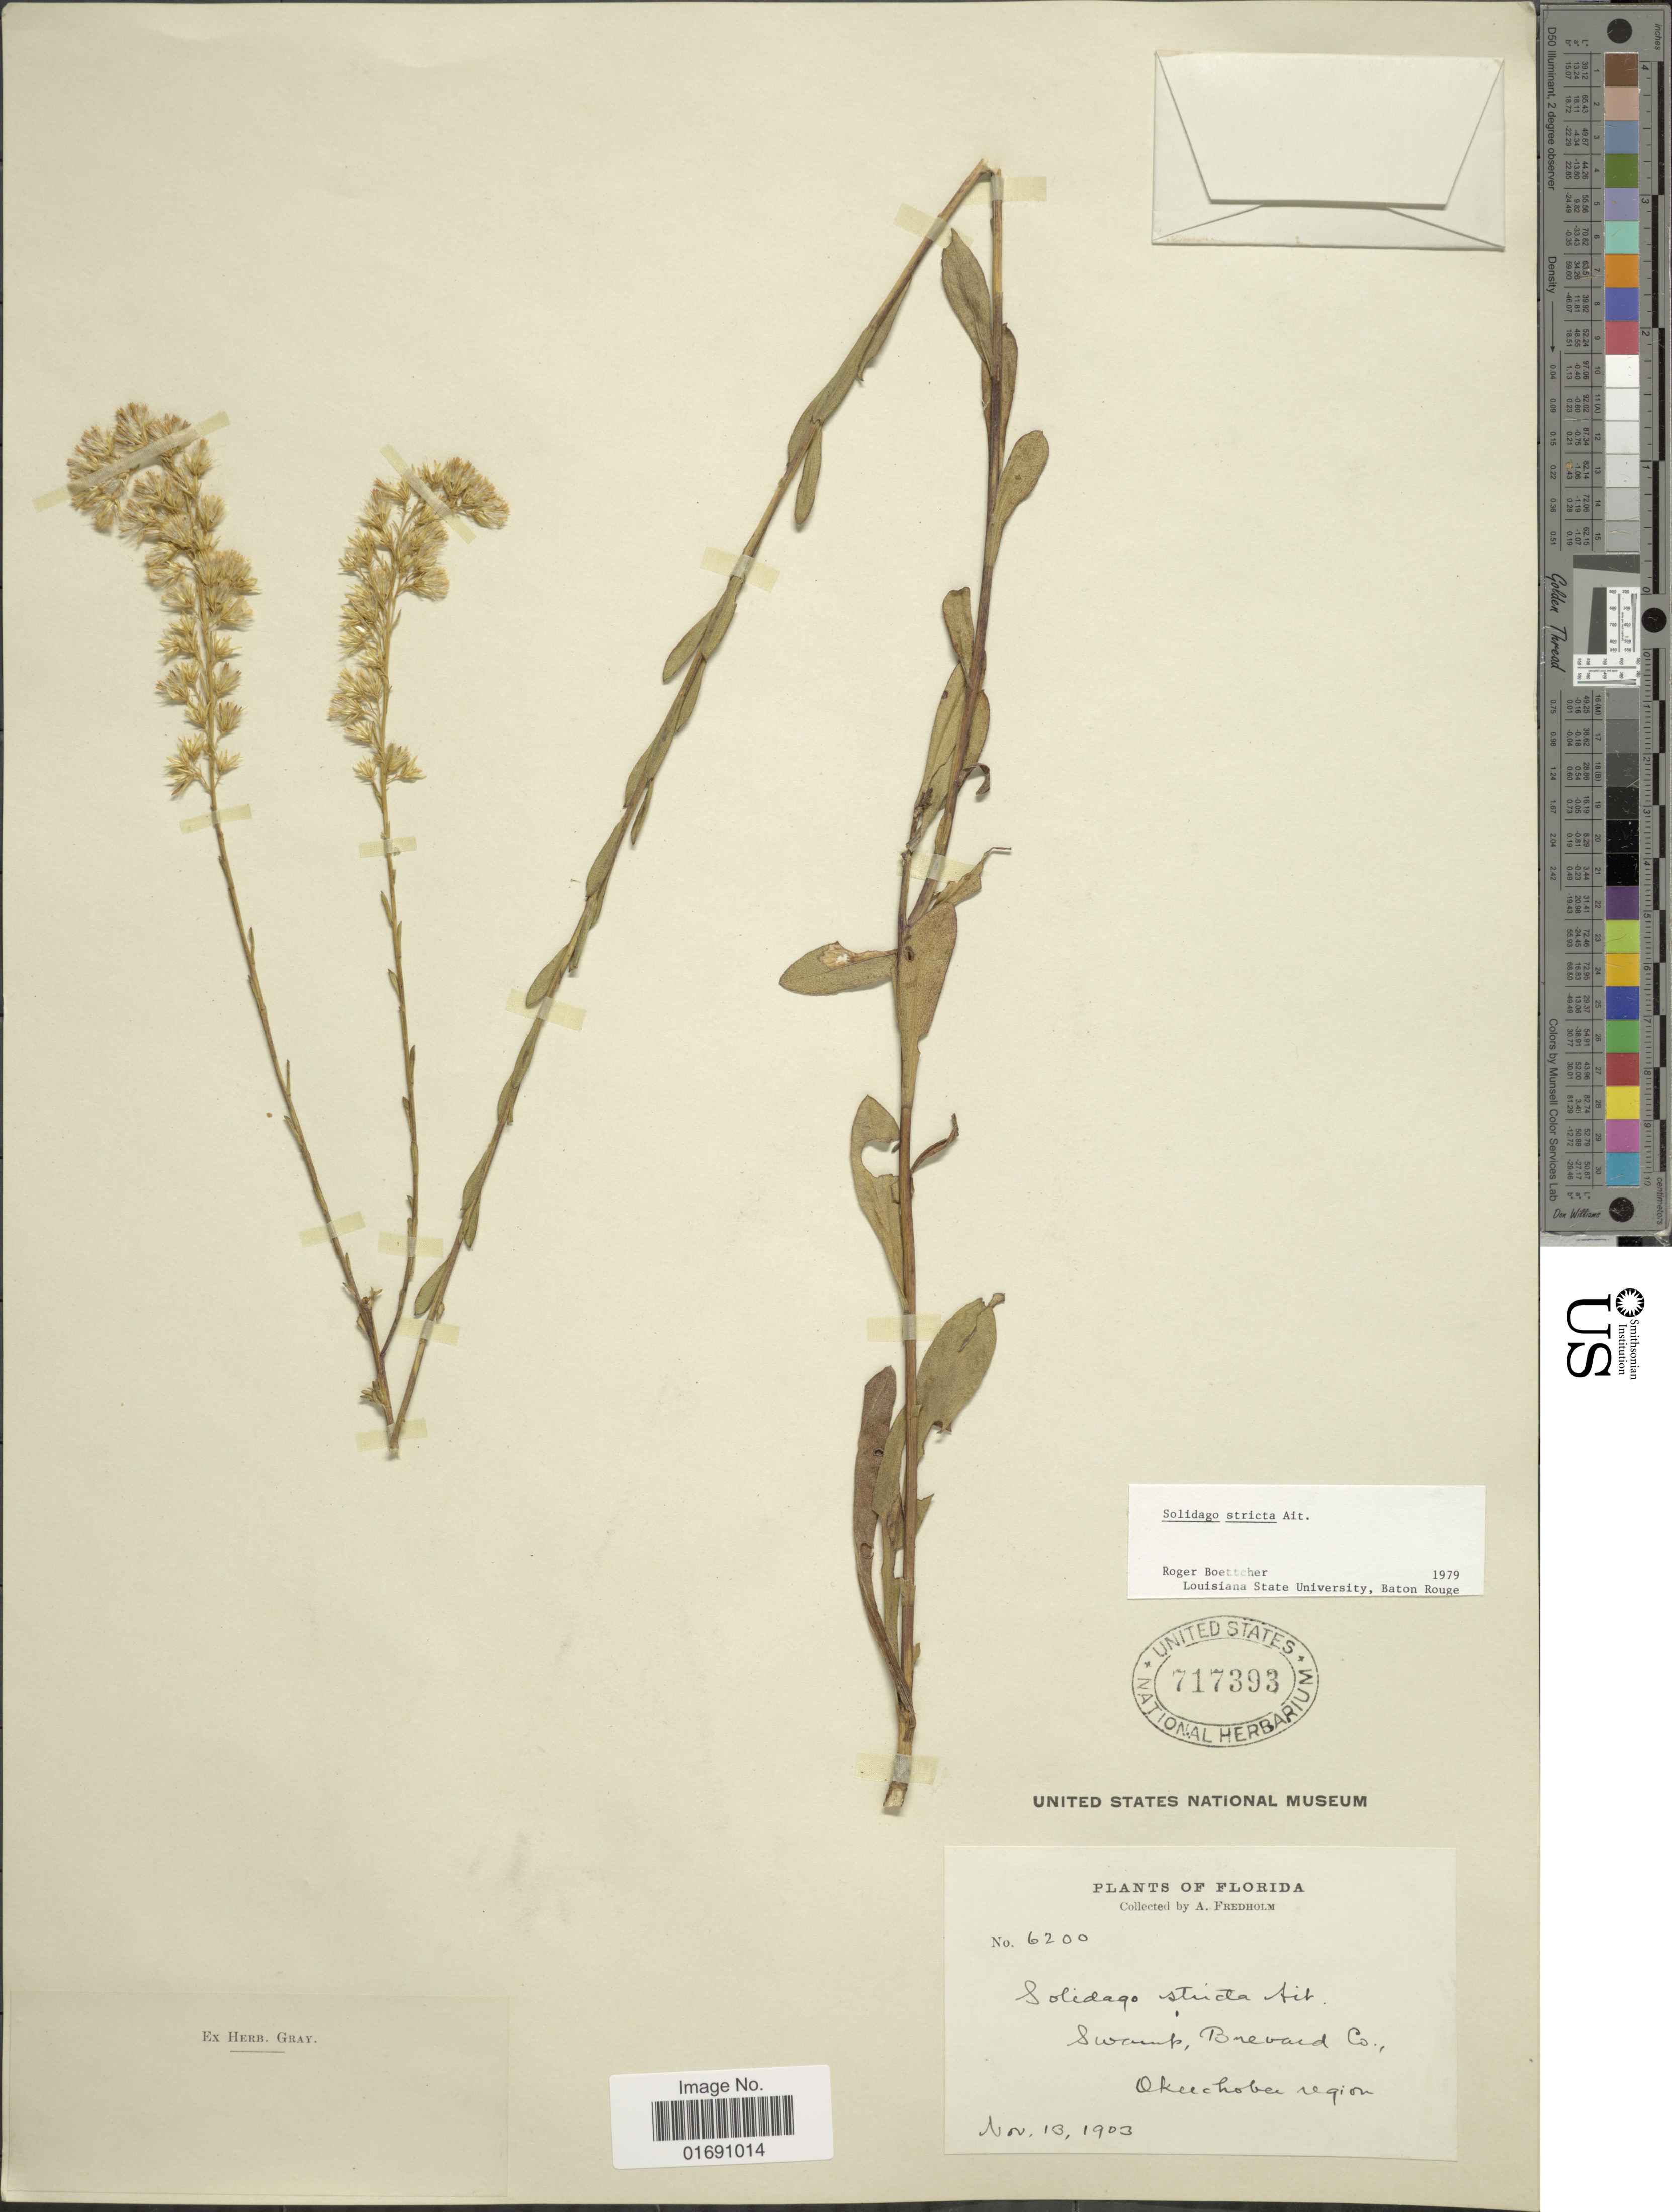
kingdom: Plantae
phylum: Tracheophyta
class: Magnoliopsida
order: Asterales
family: Asteraceae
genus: Solidago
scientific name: Solidago stricta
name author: Aiton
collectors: A. Fredholm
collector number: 6200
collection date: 1903-11-13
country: United States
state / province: Florida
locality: Swamp, Brevard Co., Okeechobee region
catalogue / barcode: US 717393